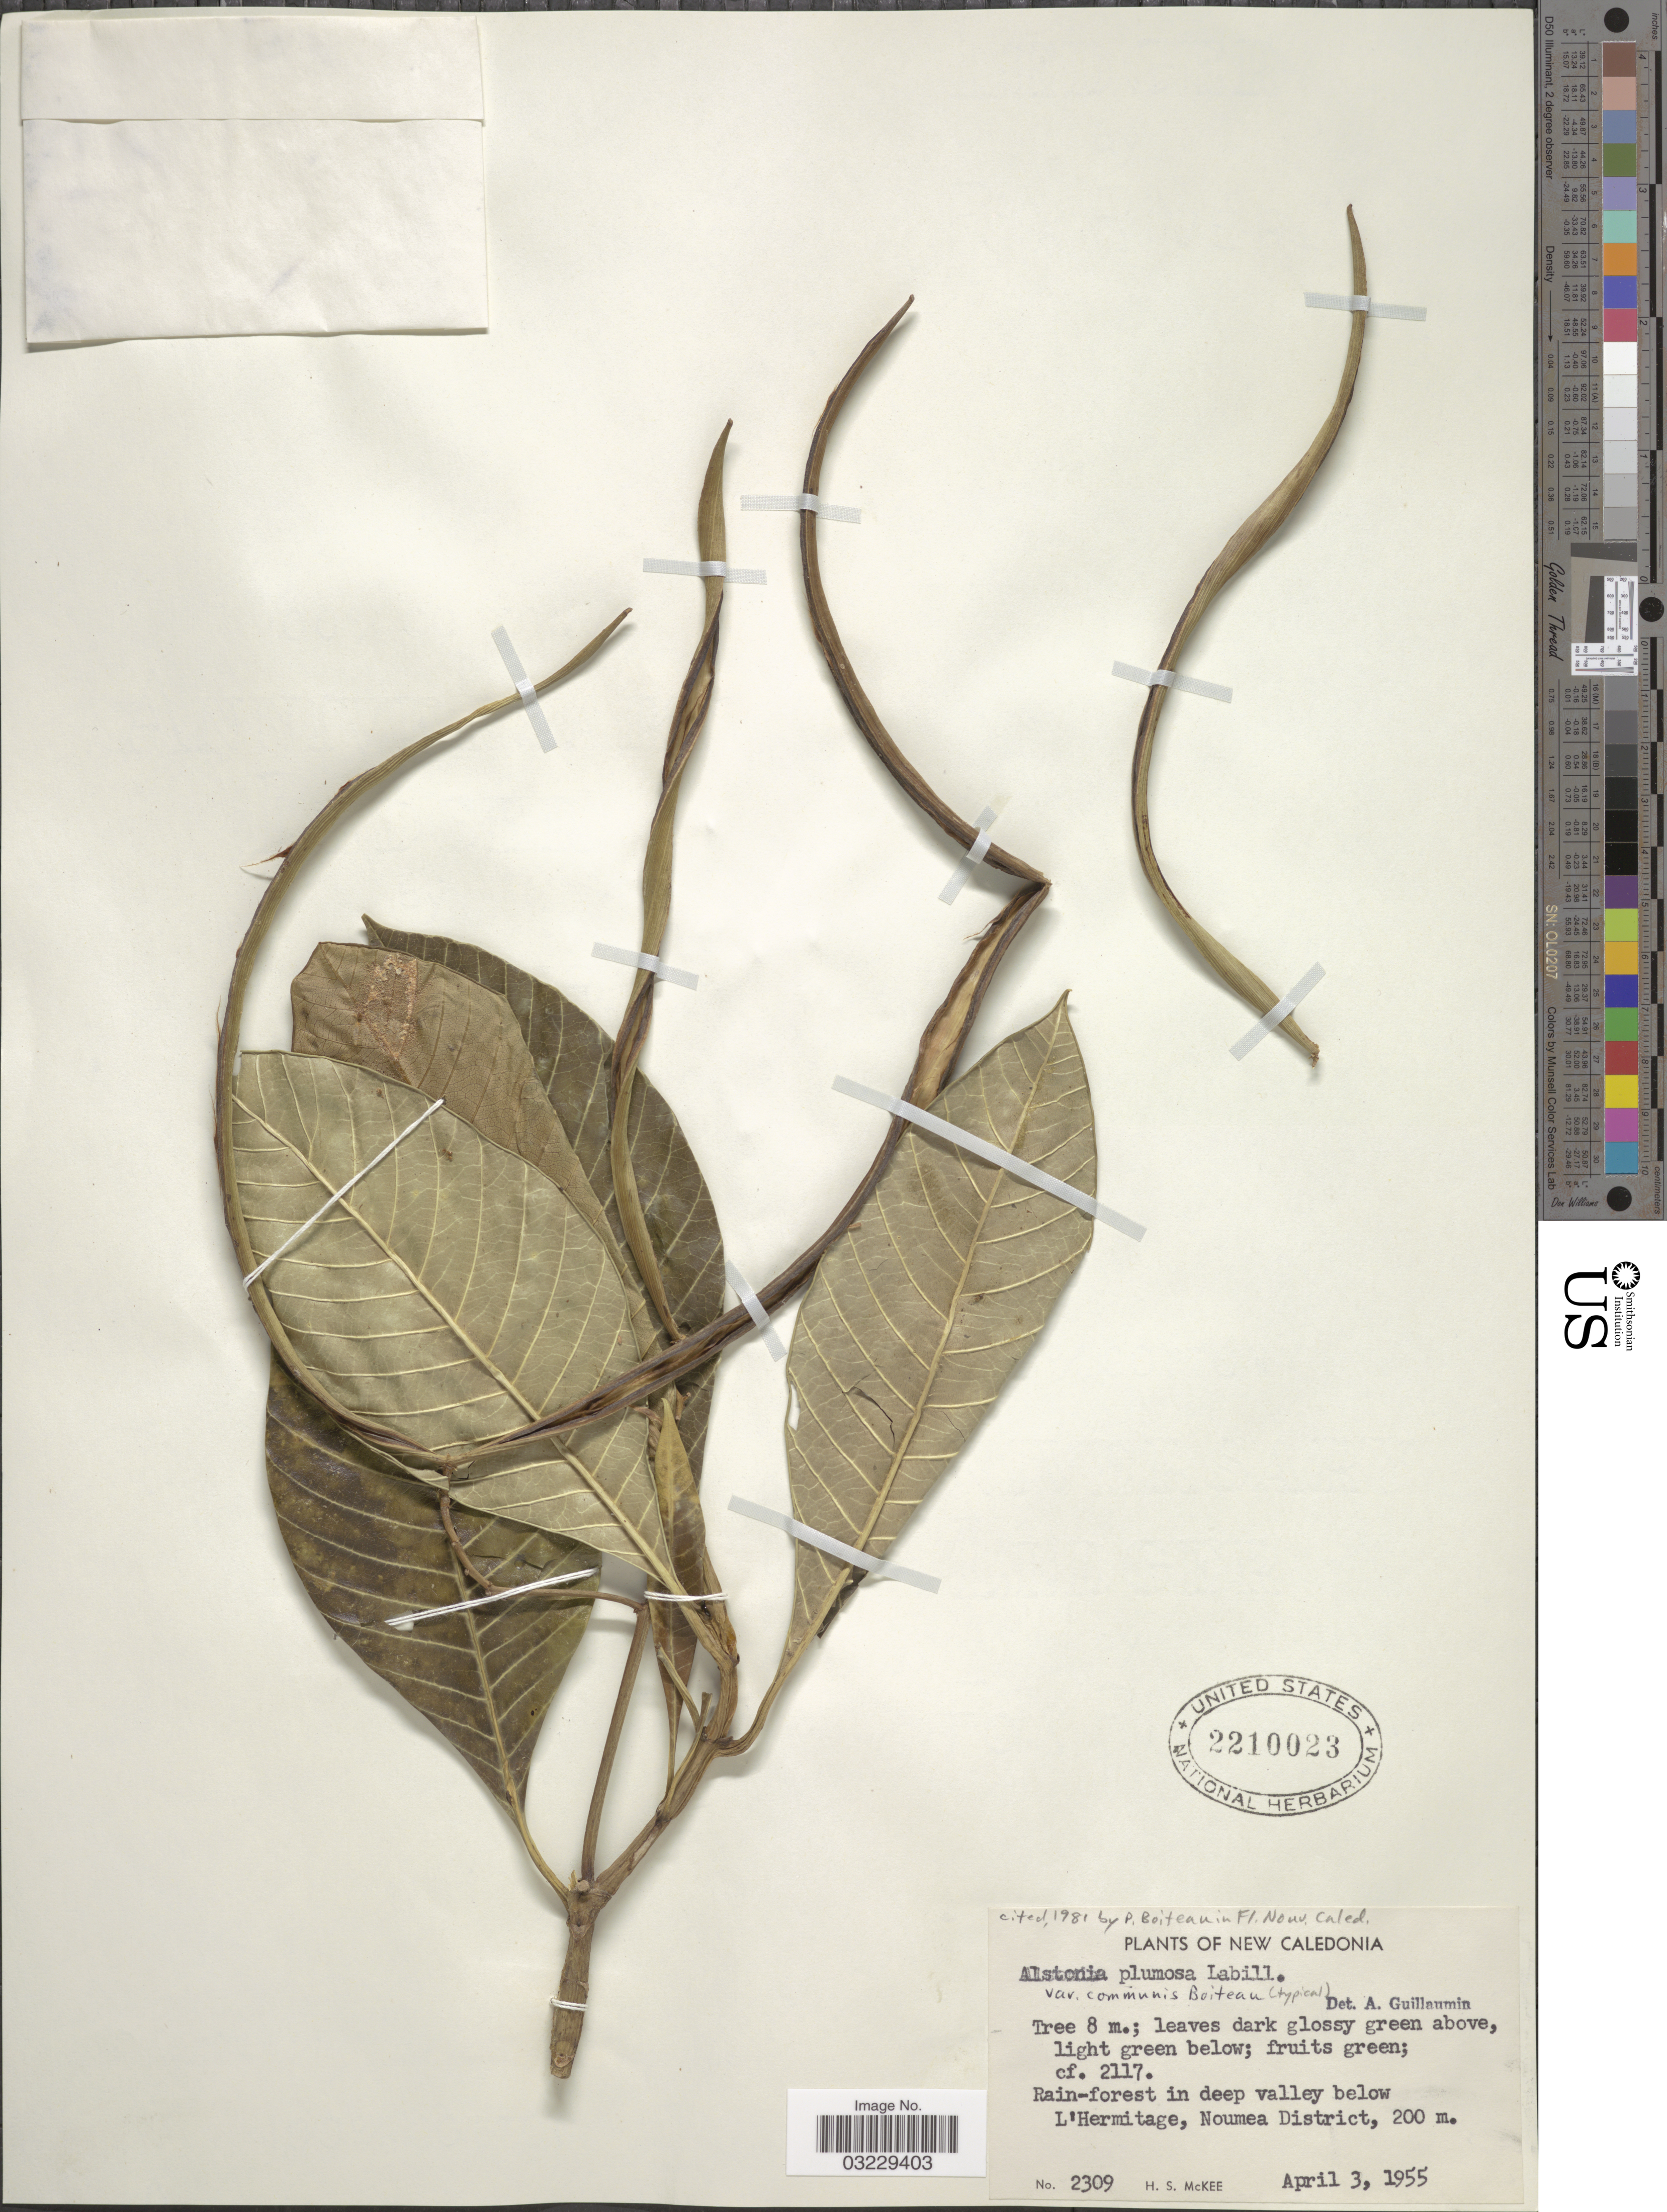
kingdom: Plantae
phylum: Tracheophyta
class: Magnoliopsida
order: Gentianales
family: Apocynaceae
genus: Alstonia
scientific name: Alstonia plumosa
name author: Labill.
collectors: H. S. McKee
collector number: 2309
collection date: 1955-04-03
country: New Caledonia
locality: Rain-forest in deep valley below L'Hermitage, Noumea District.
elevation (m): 200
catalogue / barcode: US 2210023